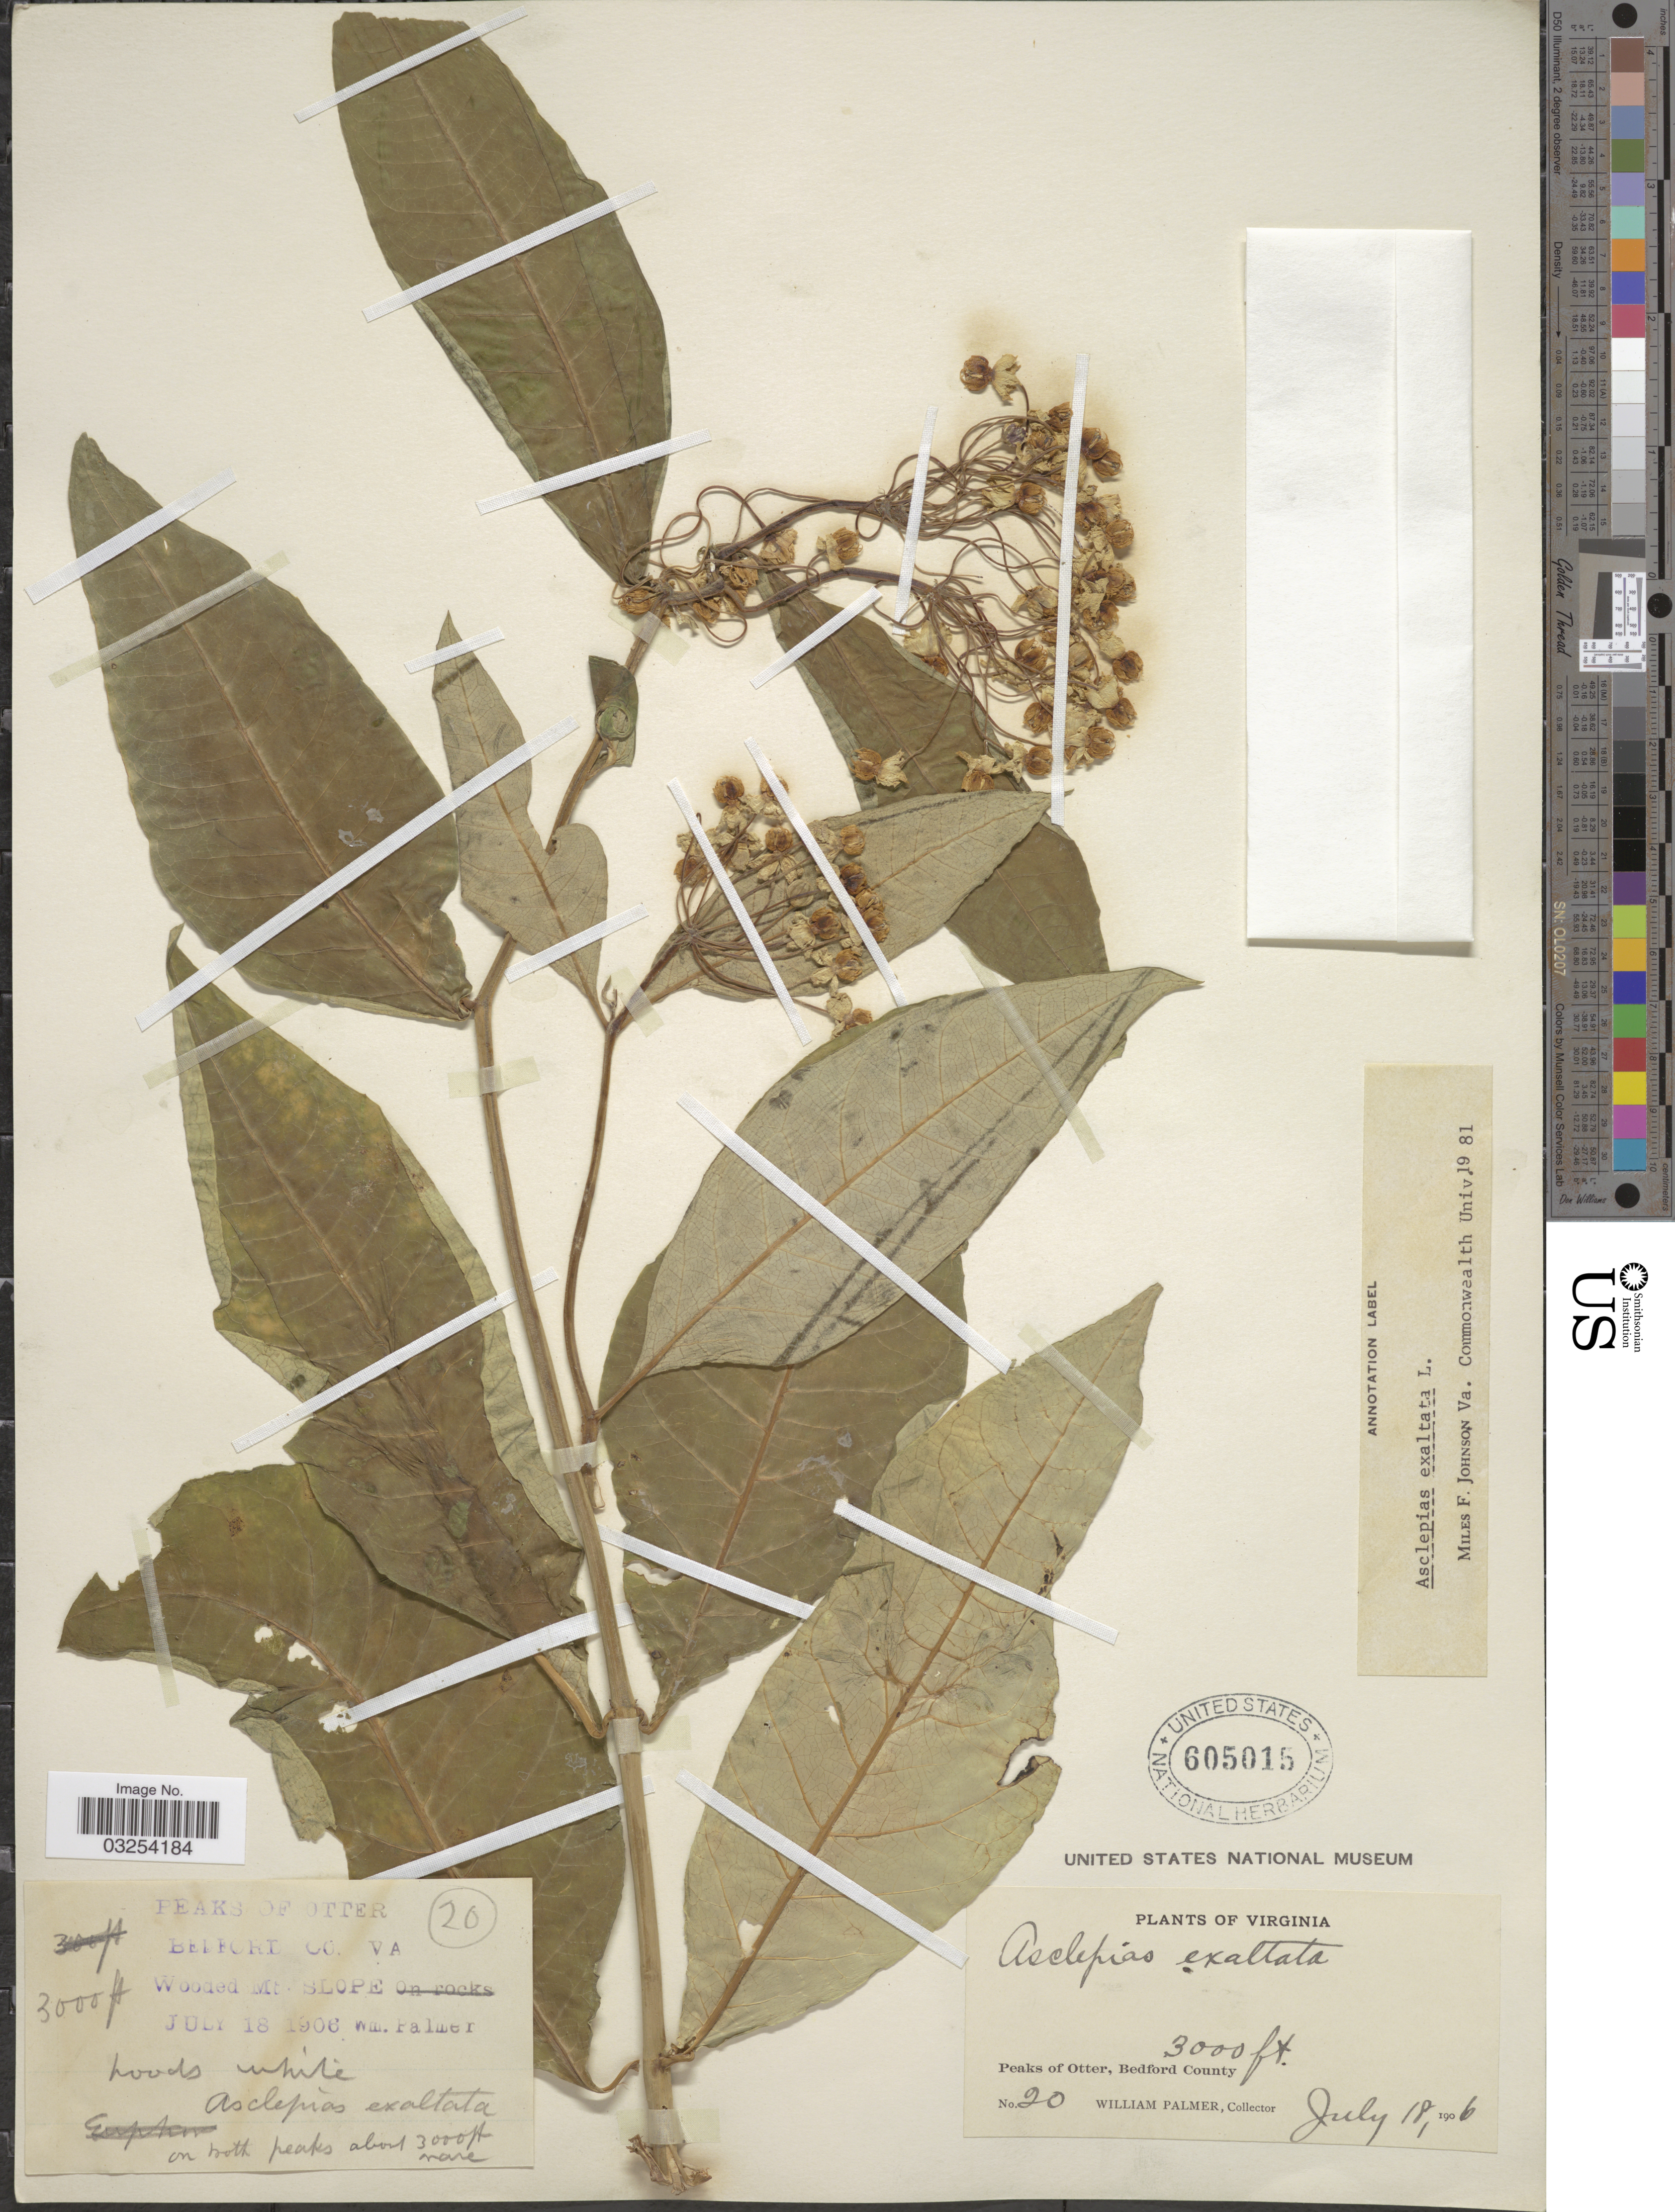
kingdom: Plantae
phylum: Tracheophyta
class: Magnoliopsida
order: Gentianales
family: Apocynaceae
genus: Asclepias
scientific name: Asclepias exaltata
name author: Muhl.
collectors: W. Palmer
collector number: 20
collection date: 1906-07-18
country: United States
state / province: Virginia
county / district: Bedford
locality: Peaks of Otter, Bedford County.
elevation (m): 914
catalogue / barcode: US 605015